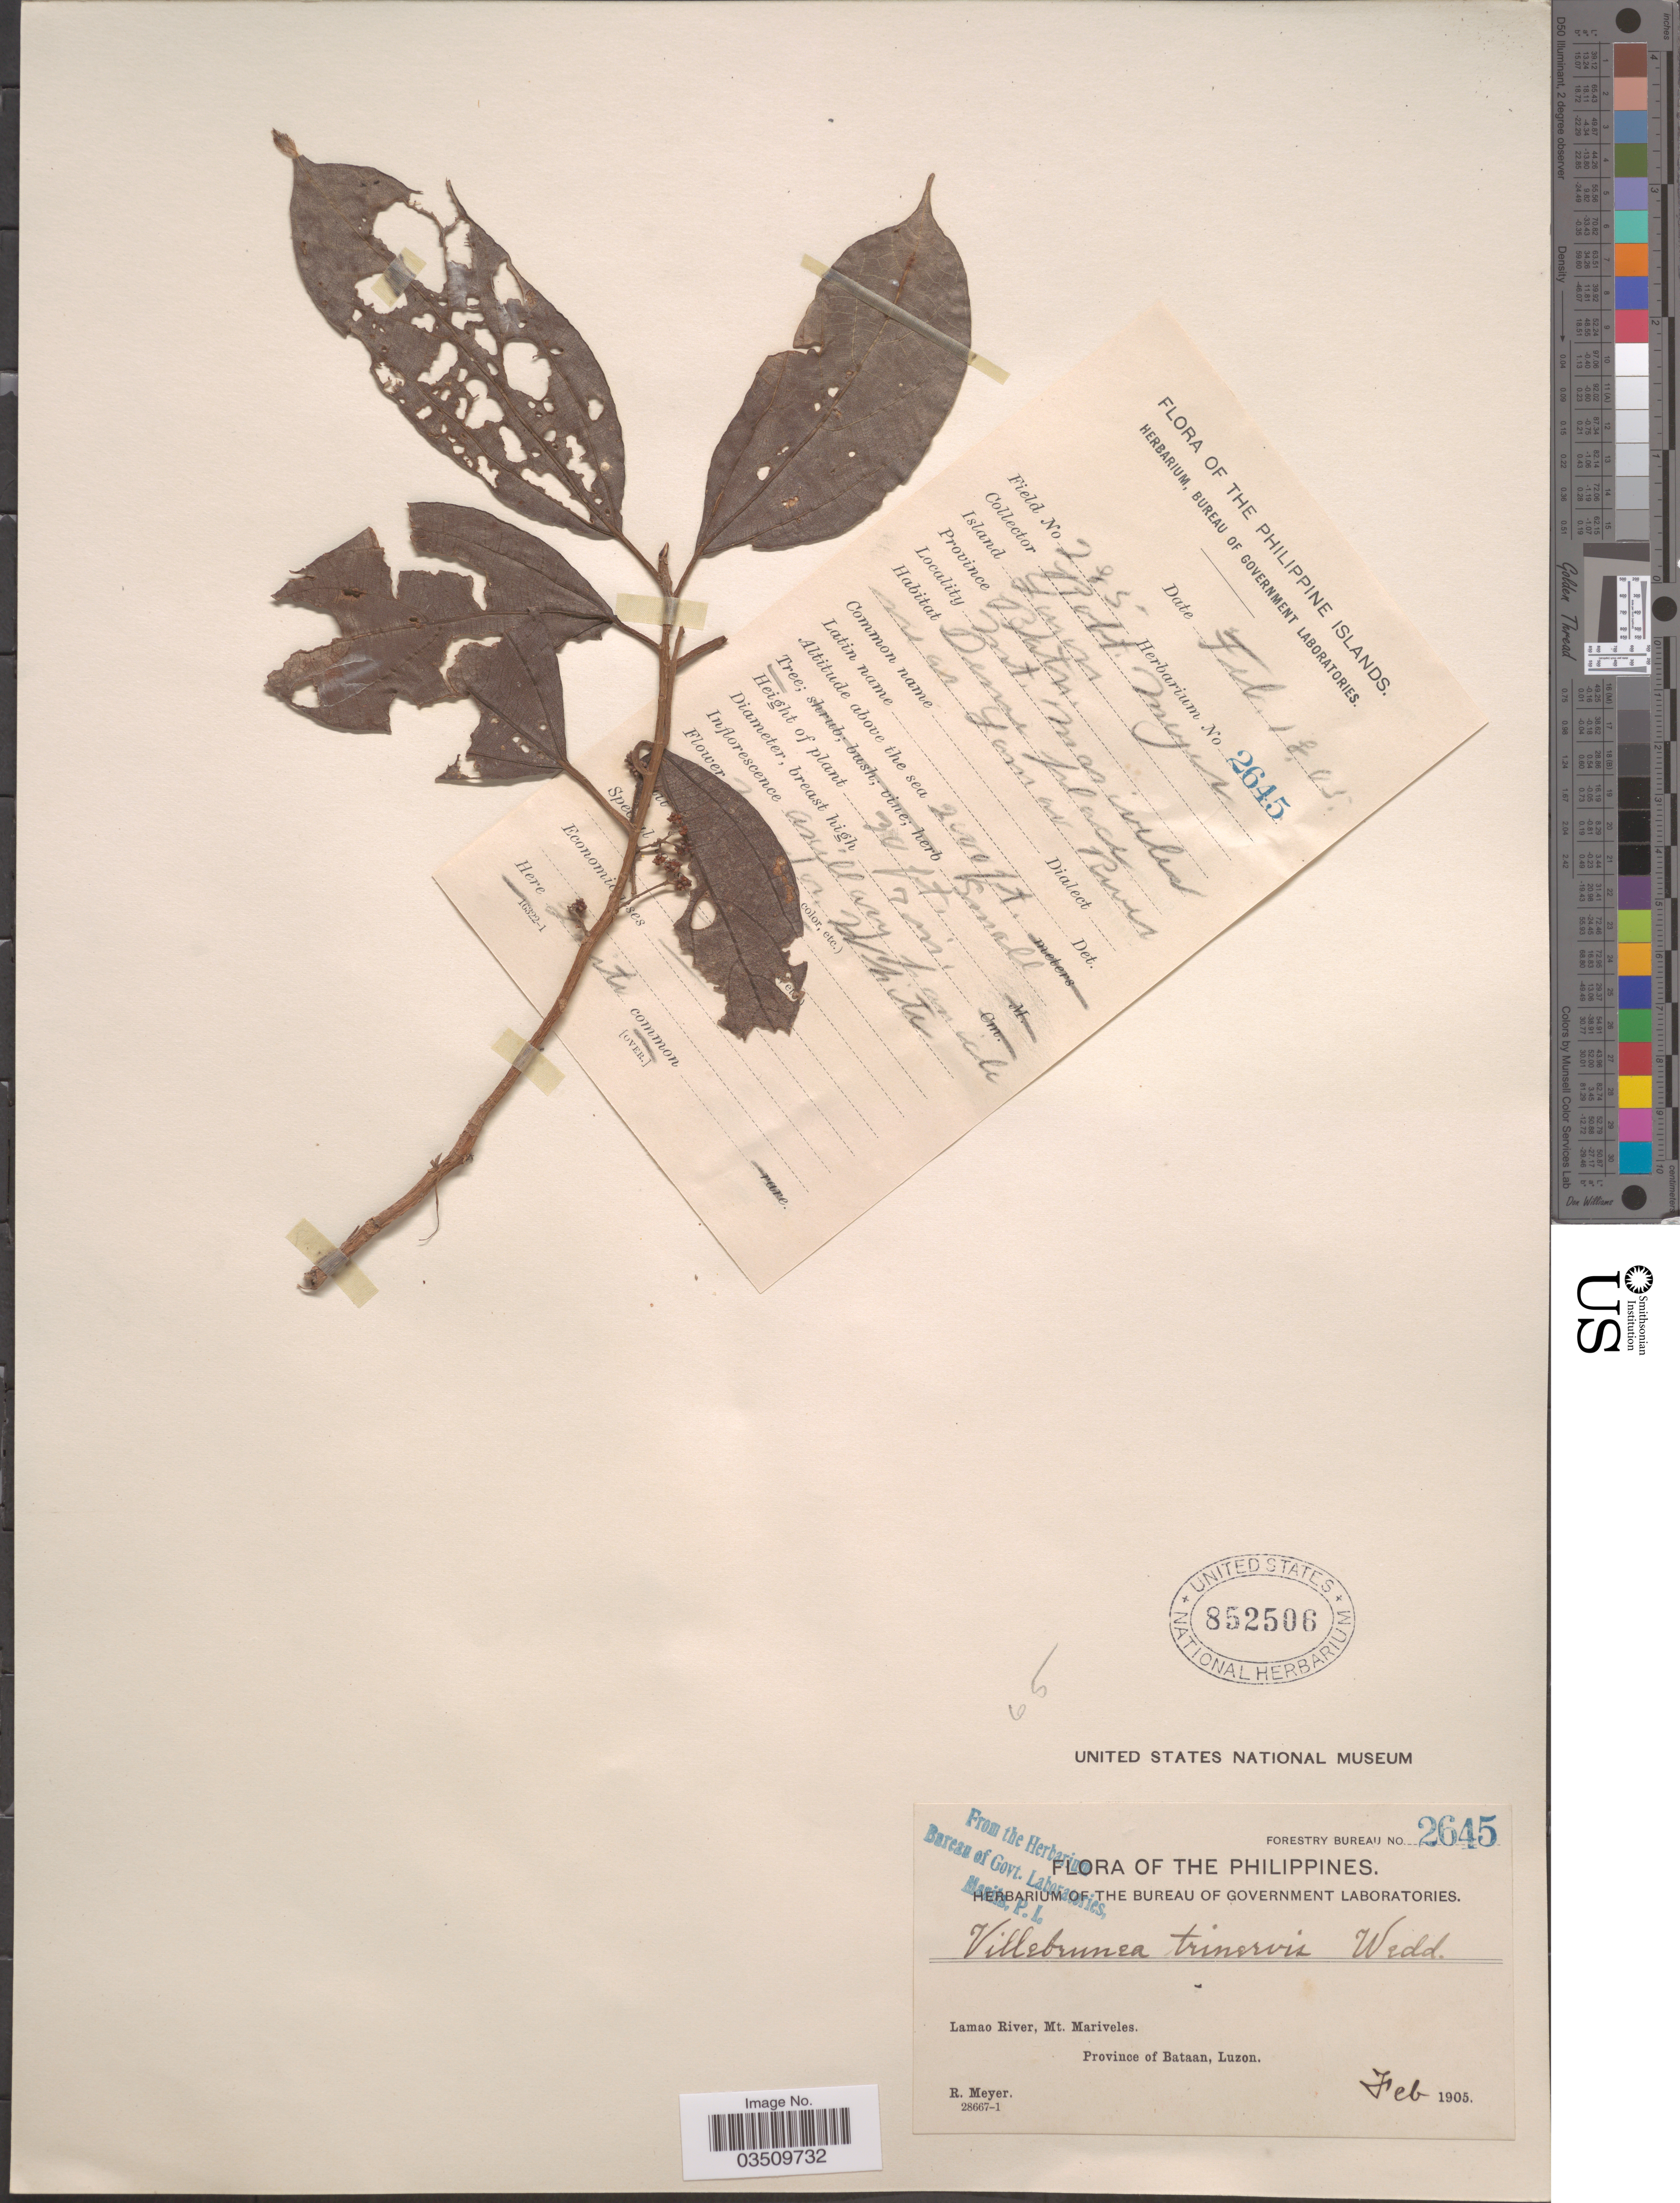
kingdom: Plantae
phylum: Tracheophyta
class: Magnoliopsida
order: Rosales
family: Urticaceae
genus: Oreocnide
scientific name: Oreocnide trinervis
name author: (Wedd.) Miq.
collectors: R. Meyer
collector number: Bureau of Science 2645/ 285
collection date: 1905-02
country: Philippines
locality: Lamao River, Mt. Mariveles. Province of Bataan, Luzon.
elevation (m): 610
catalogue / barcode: US 852506